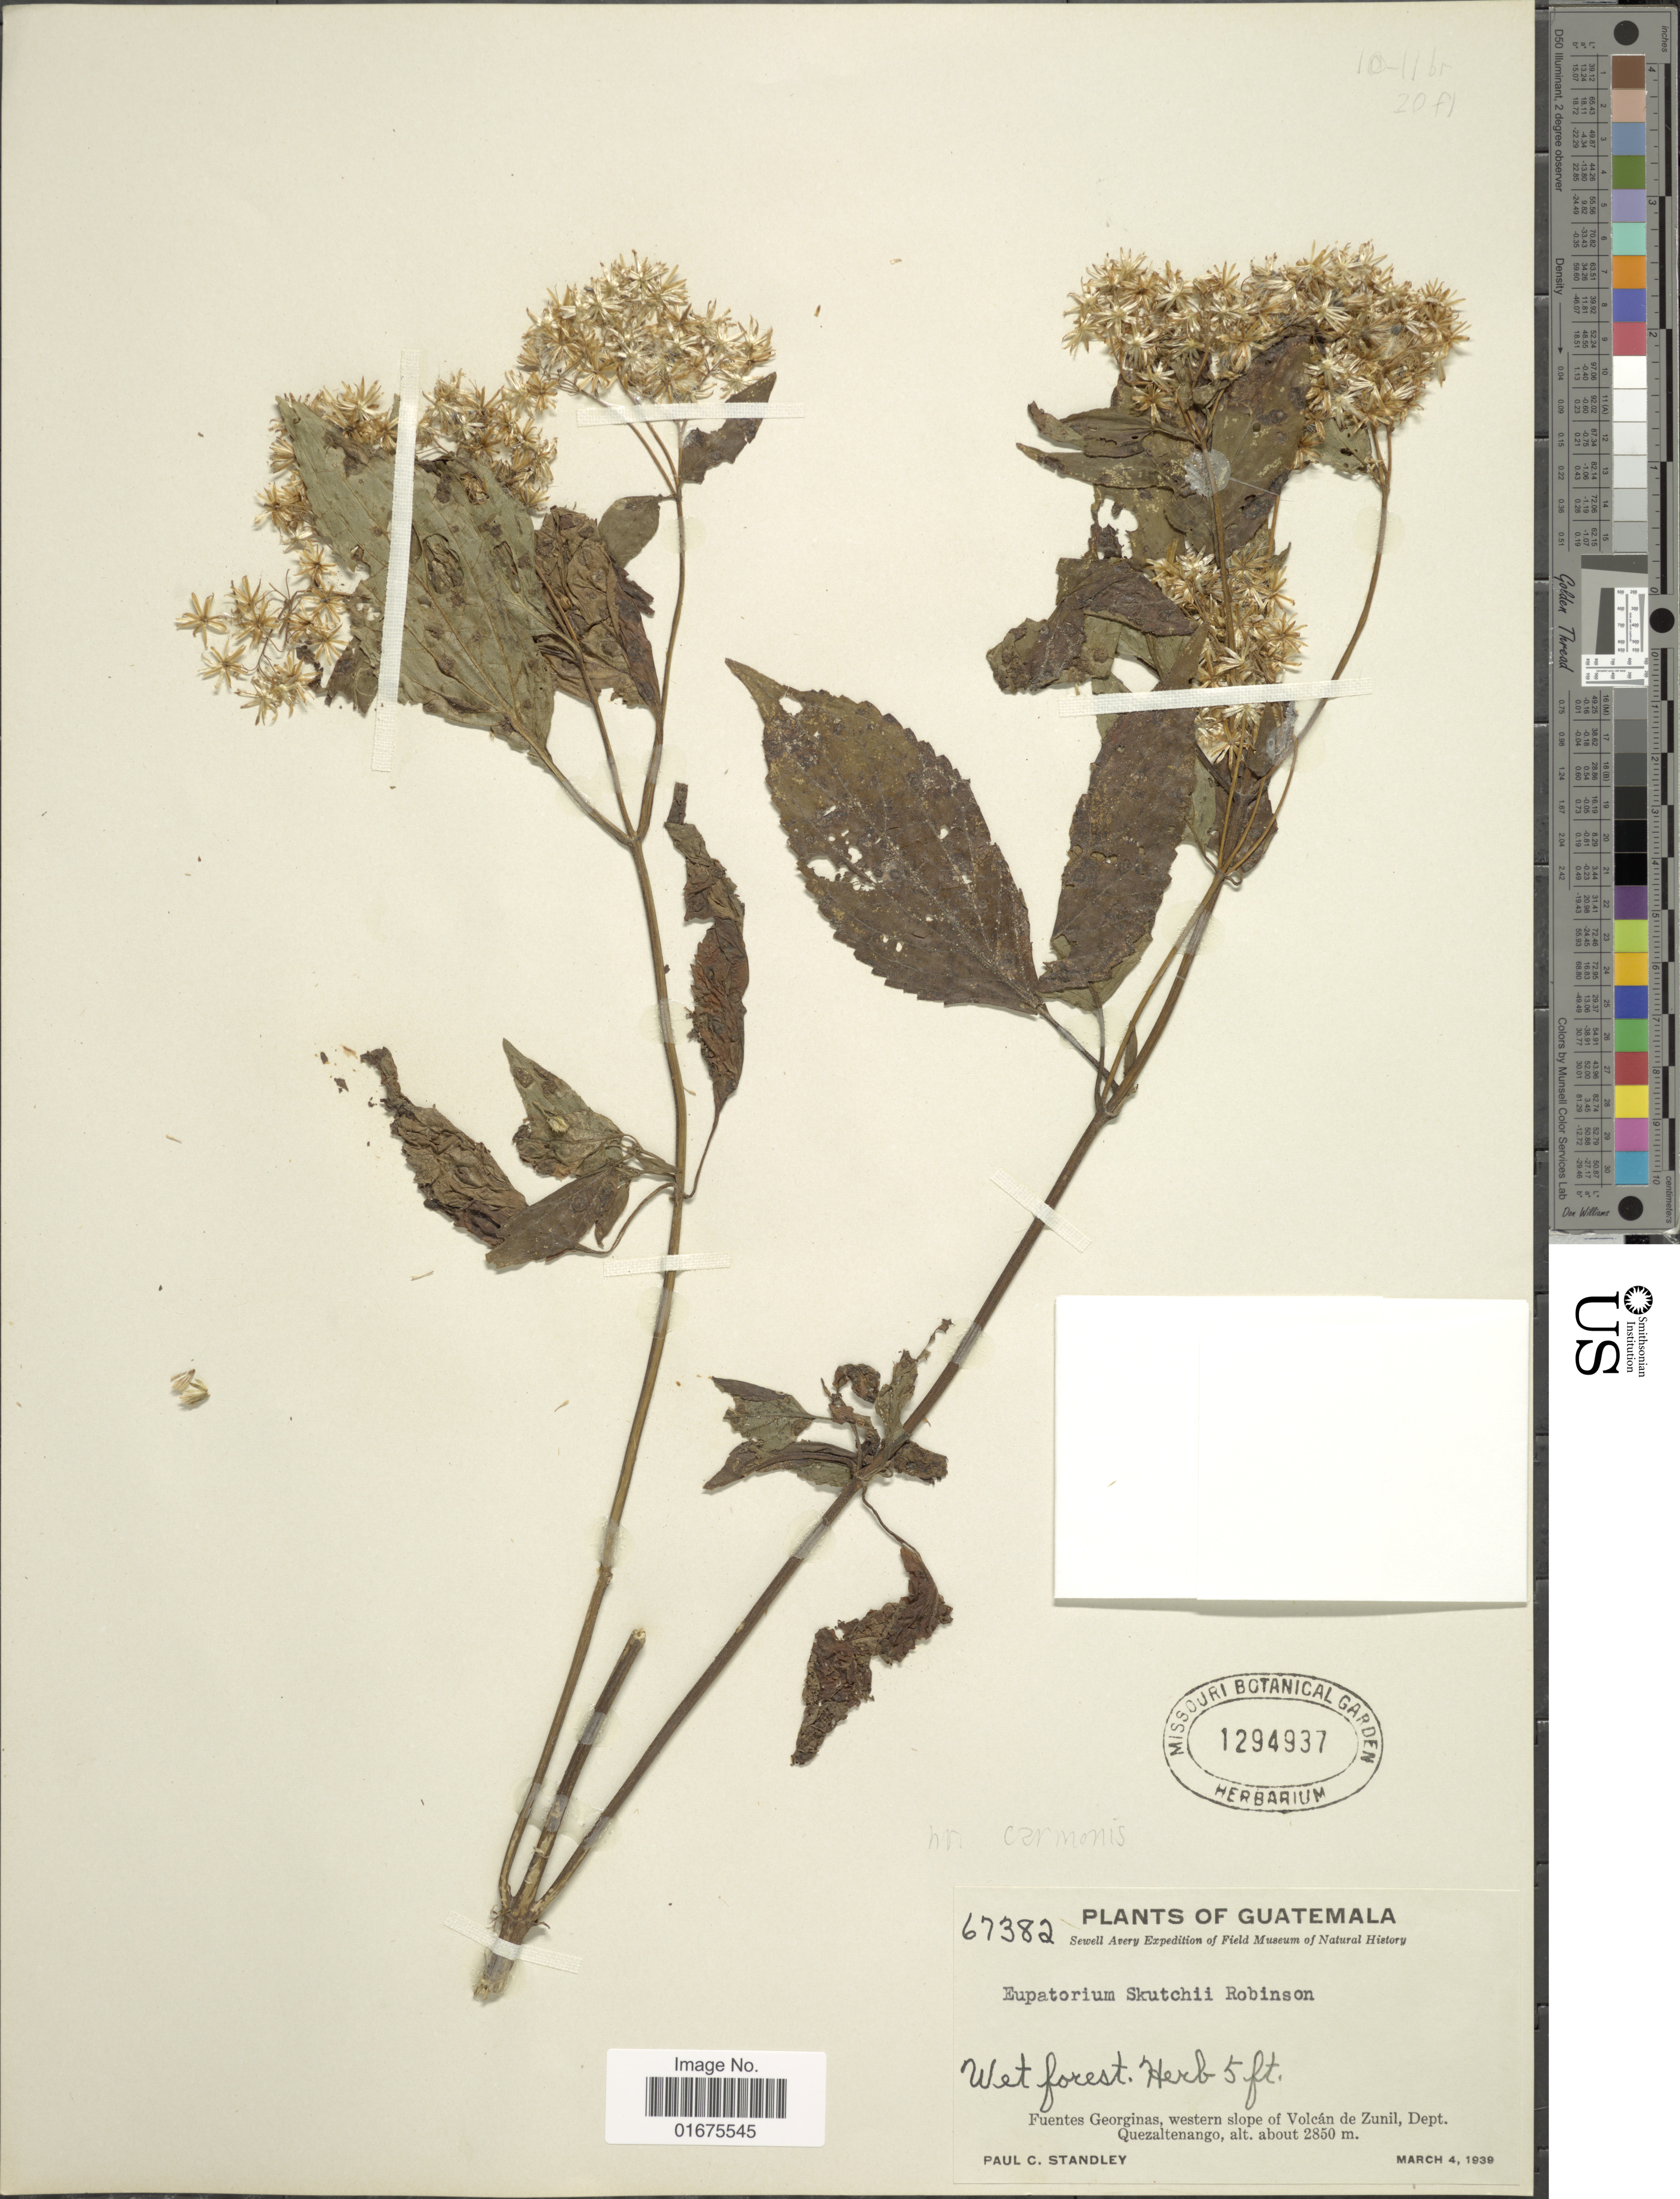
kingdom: Plantae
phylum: Tracheophyta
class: Magnoliopsida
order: Asterales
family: Asteraceae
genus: Ageratina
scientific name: Ageratina carmonis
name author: (Standl. & Steyerm.) R.M. King & H. Rob.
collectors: P. C. Standley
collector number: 67382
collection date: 1939-03-04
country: Guatemala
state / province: Quetzaltenango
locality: Fuentes Georginas, western slope of Volcan de Zunil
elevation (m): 2850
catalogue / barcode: US 1294937